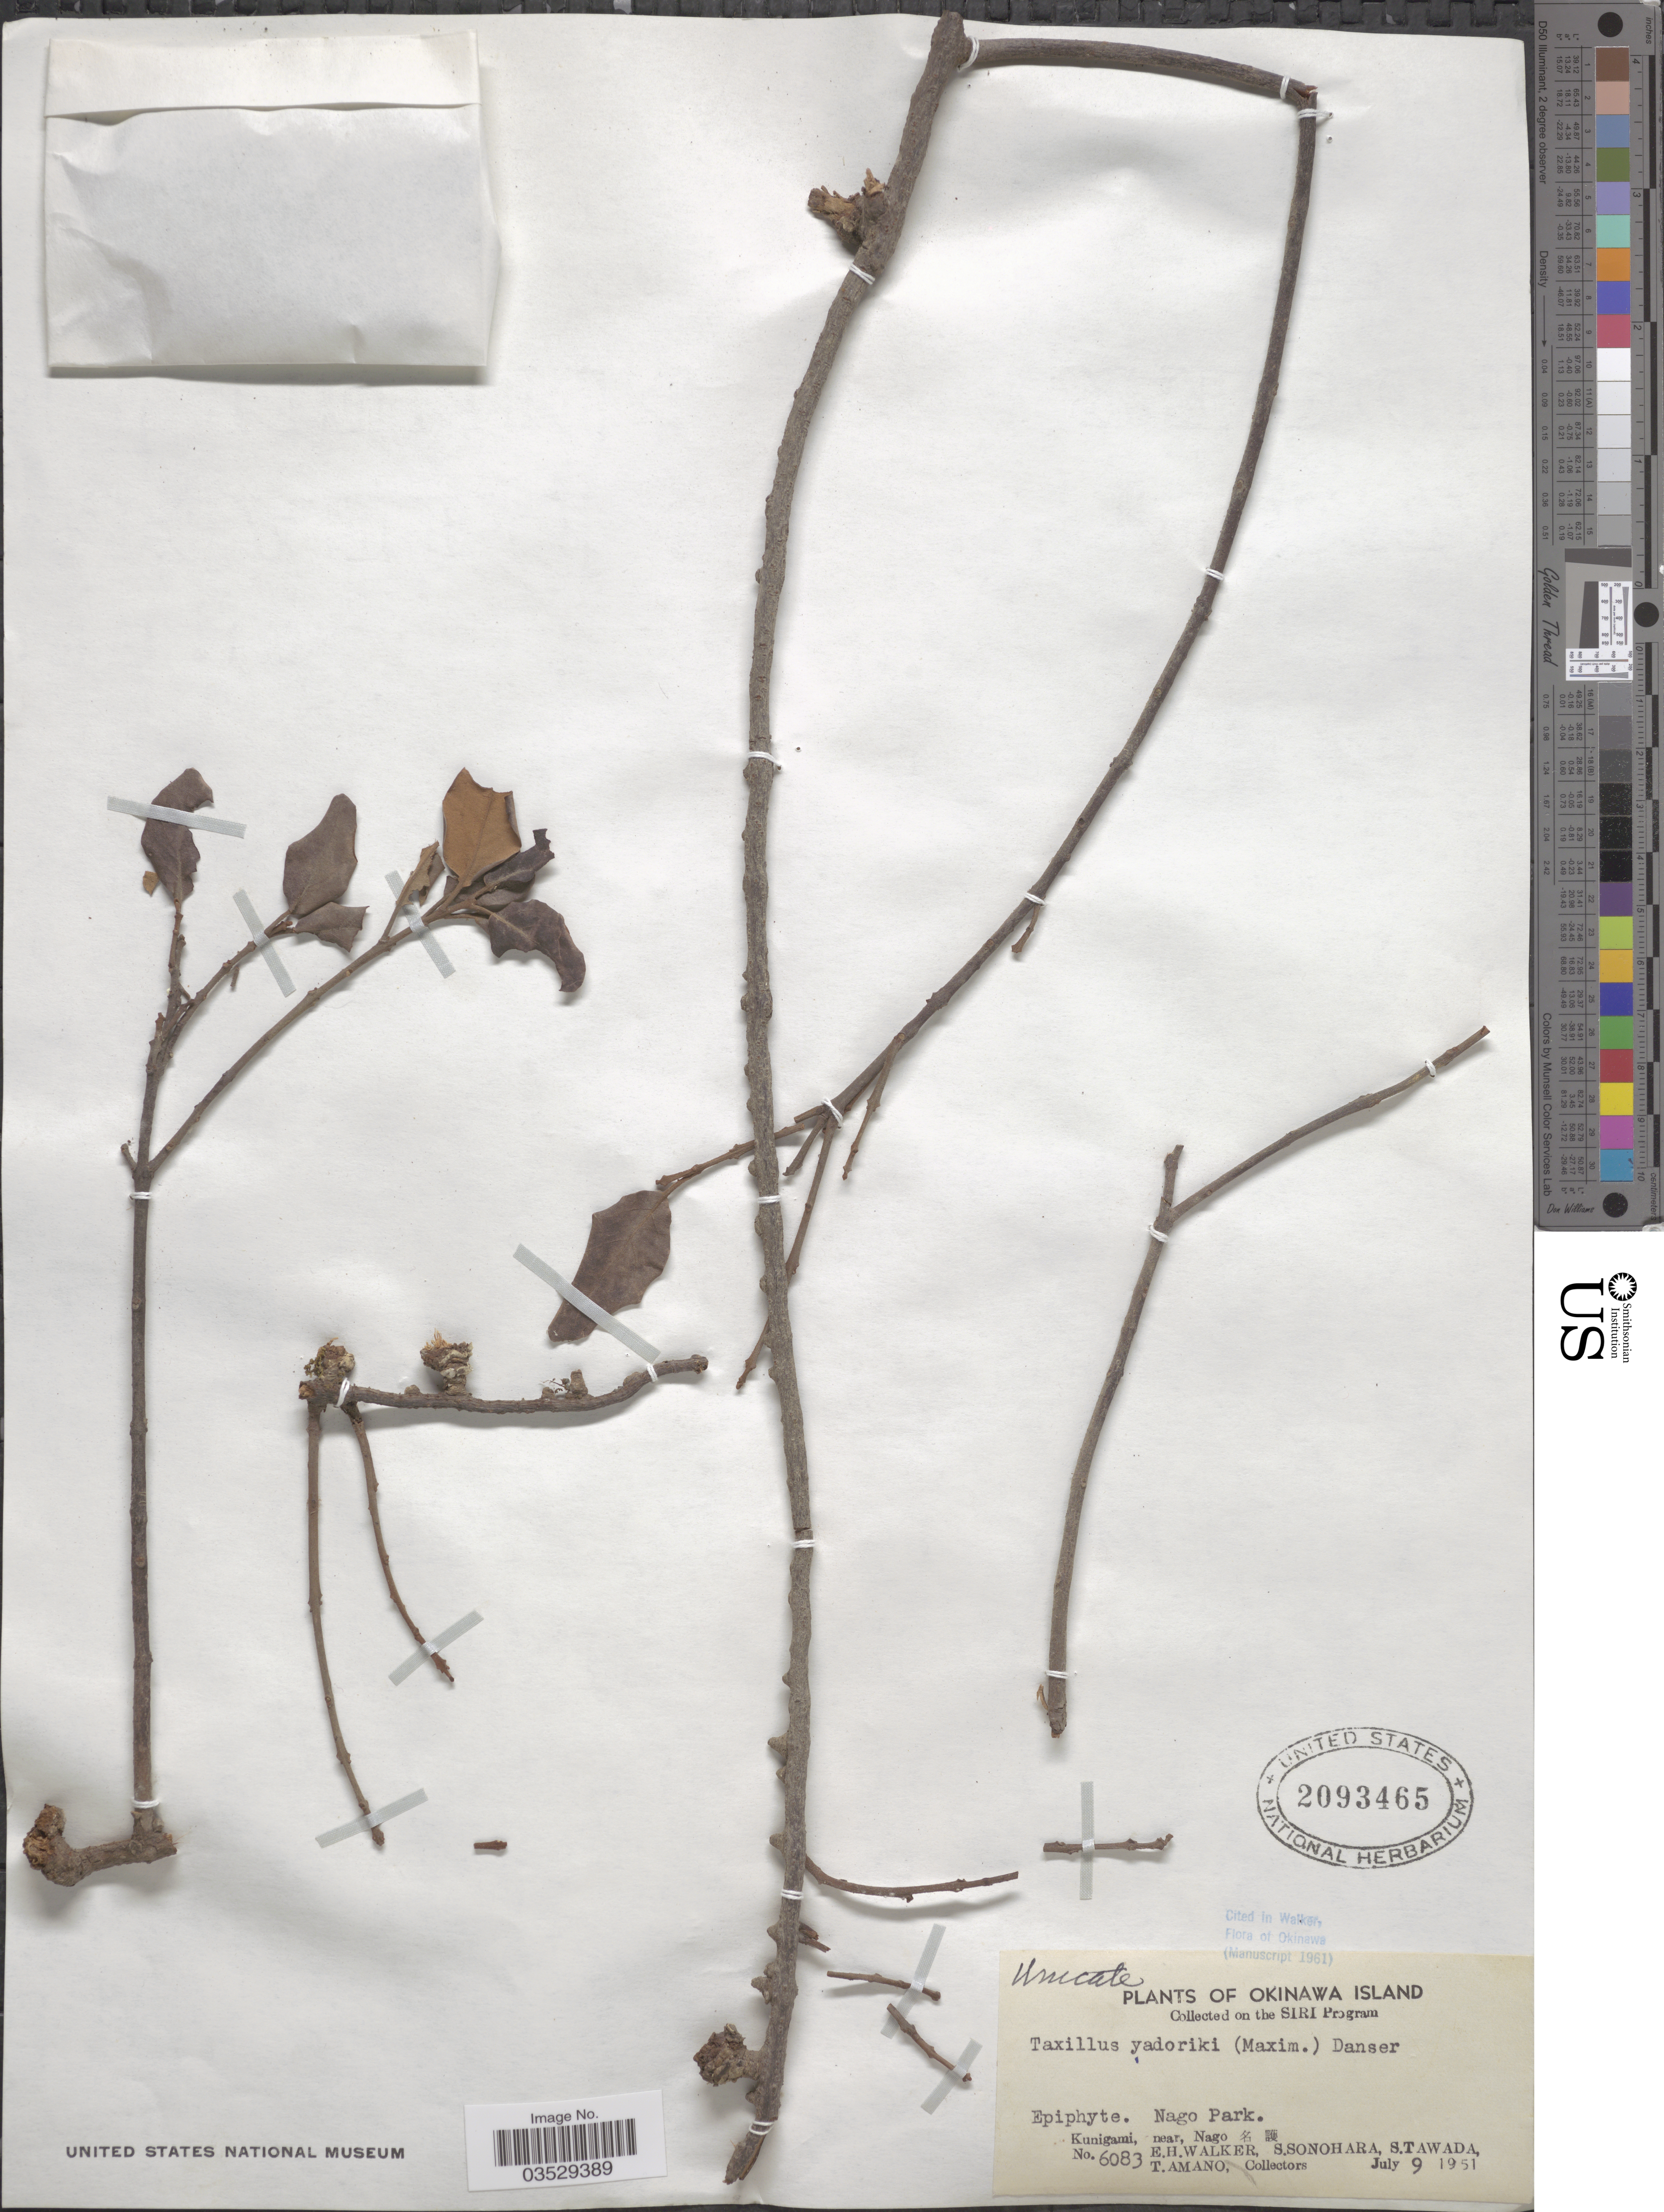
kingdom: Plantae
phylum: Tracheophyta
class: Magnoliopsida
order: Santalales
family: Loranthaceae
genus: Taxillus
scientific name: Taxillus yadoriki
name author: (Maxim.) Danser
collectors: E. H. Walker, S. Sonohara, S. Tawada & T. Amano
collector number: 6083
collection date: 1951-07-09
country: Japan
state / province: Okinawa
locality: Nago Park. Kunigami, near Nago X.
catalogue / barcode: US 2093465